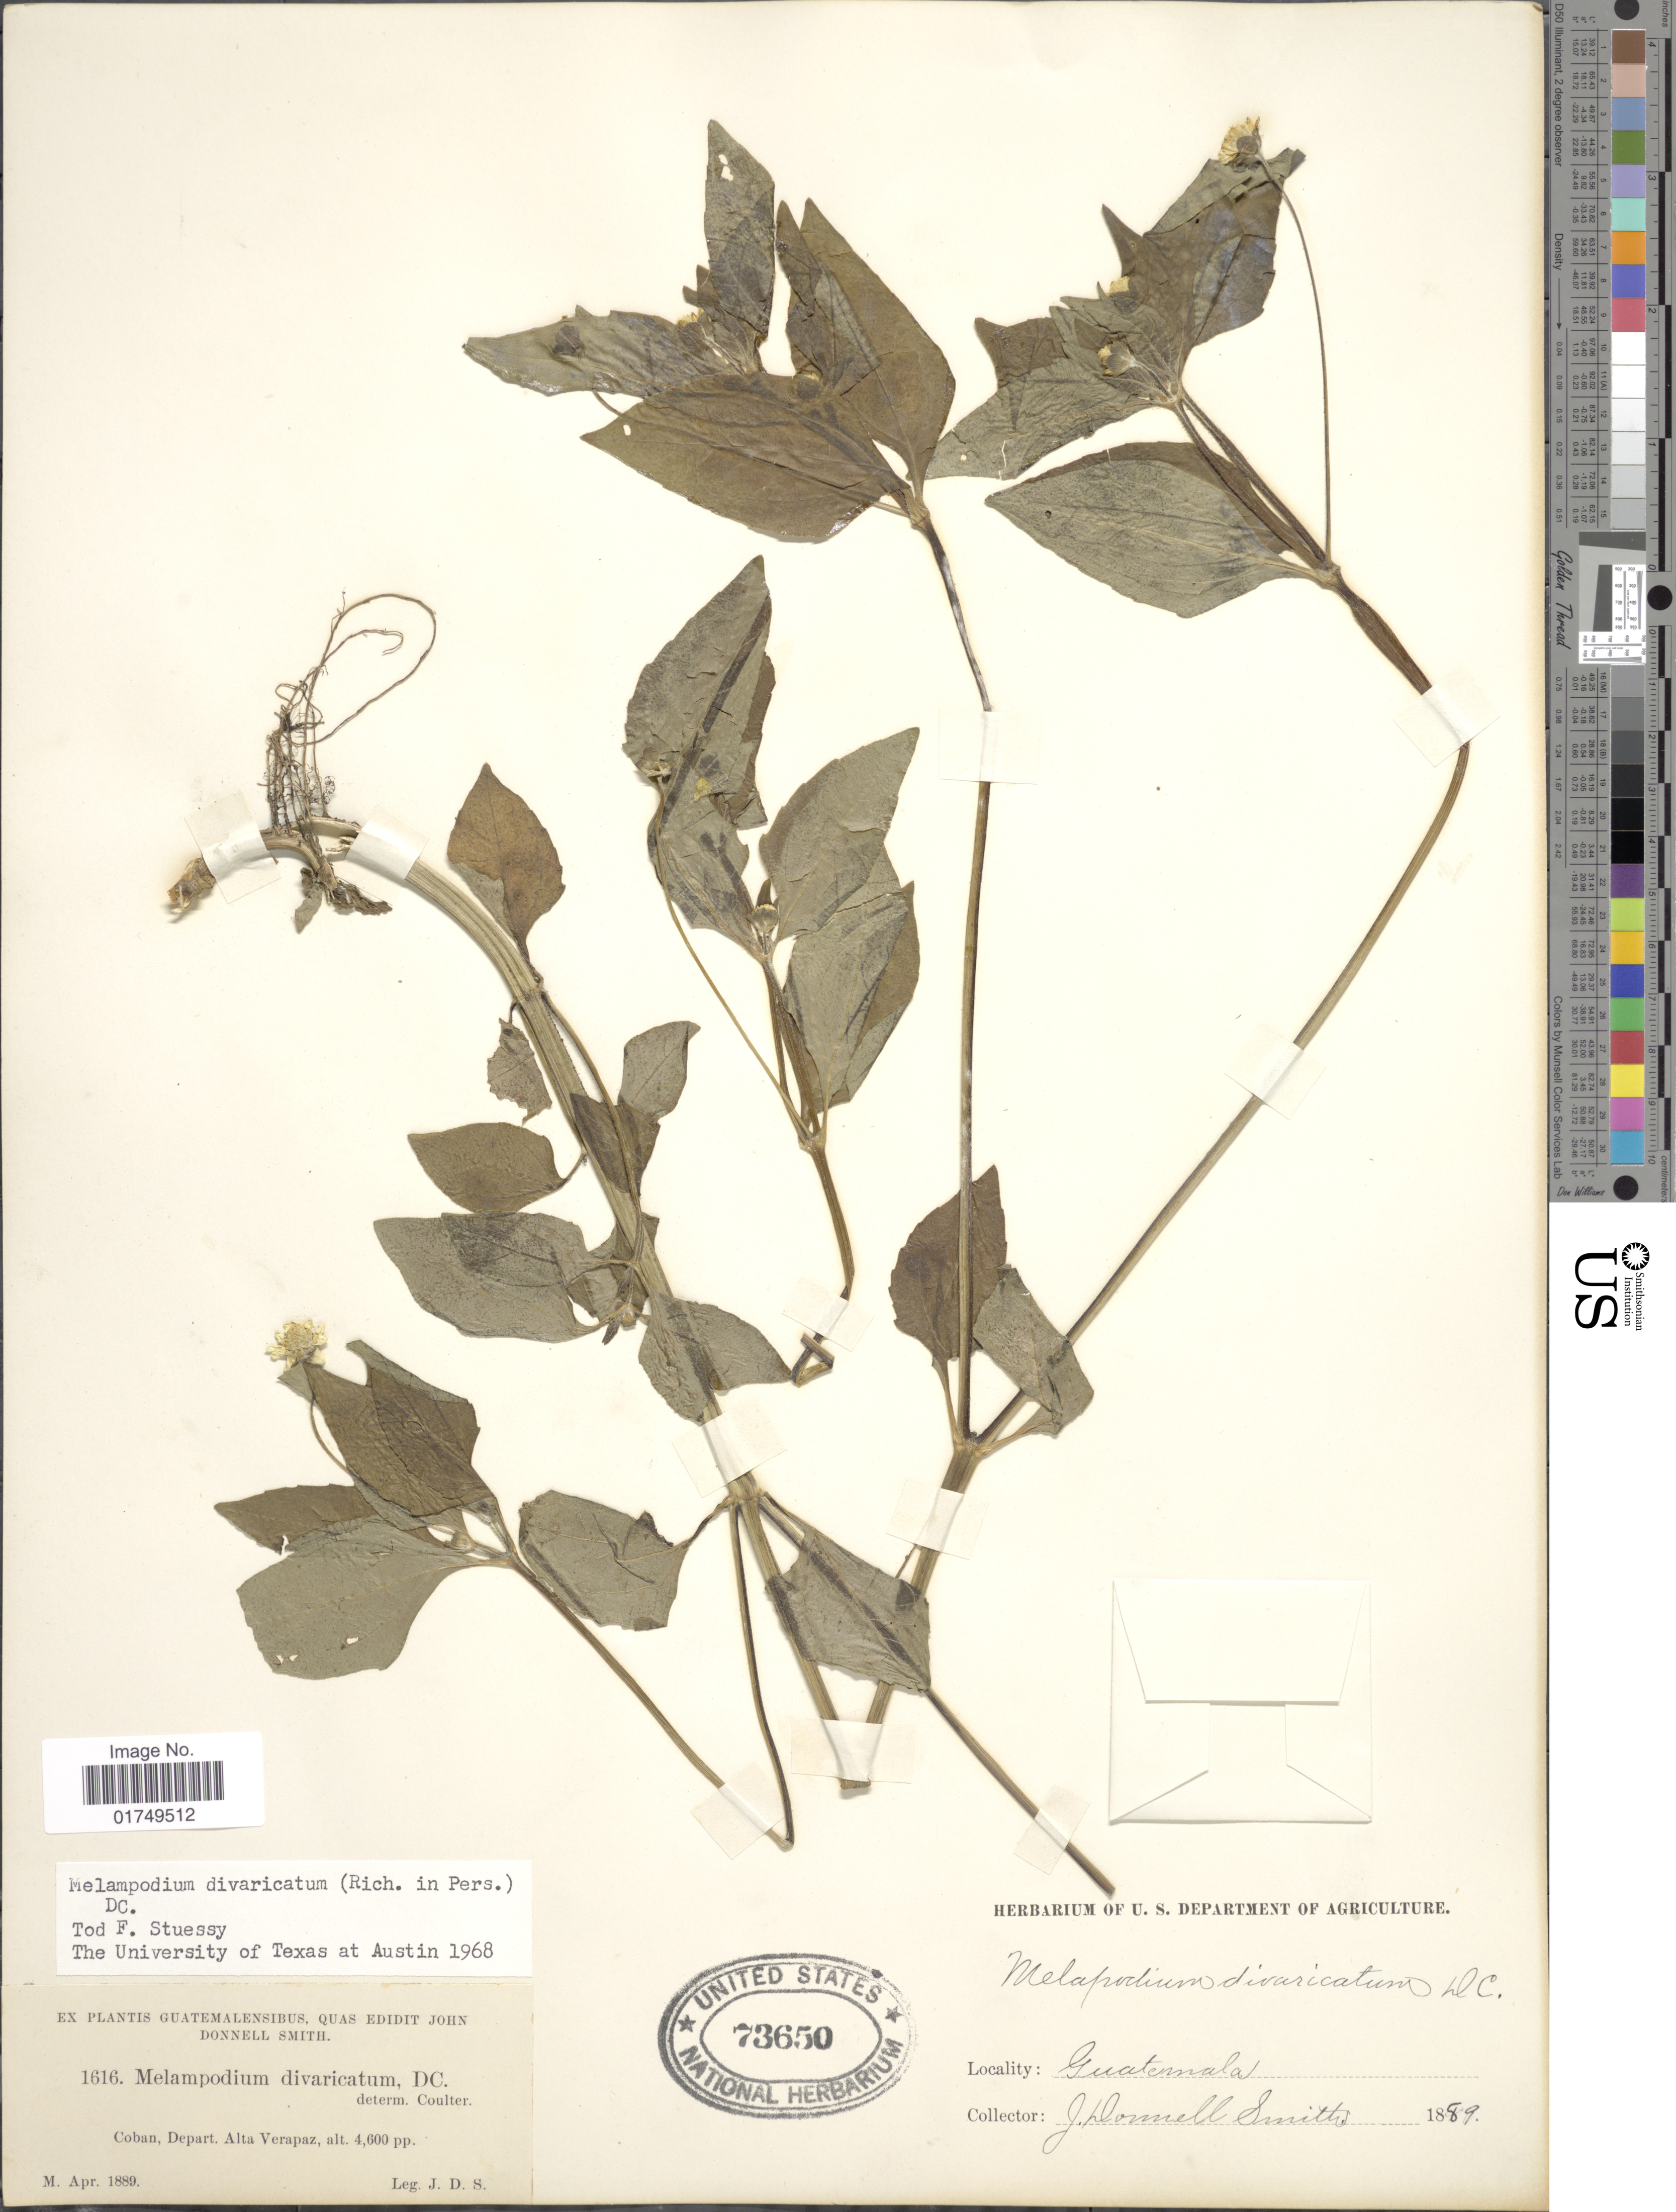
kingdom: Plantae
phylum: Tracheophyta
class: Magnoliopsida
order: Asterales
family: Asteraceae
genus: Melampodium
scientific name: Melampodium divaricatum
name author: (Rich.) DC.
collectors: J. Donnell Smith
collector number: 1616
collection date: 1889-04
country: Guatemala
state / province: Alta Verapaz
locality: Coban, Depart. Alta Verapaz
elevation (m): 1402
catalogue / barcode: US 73650